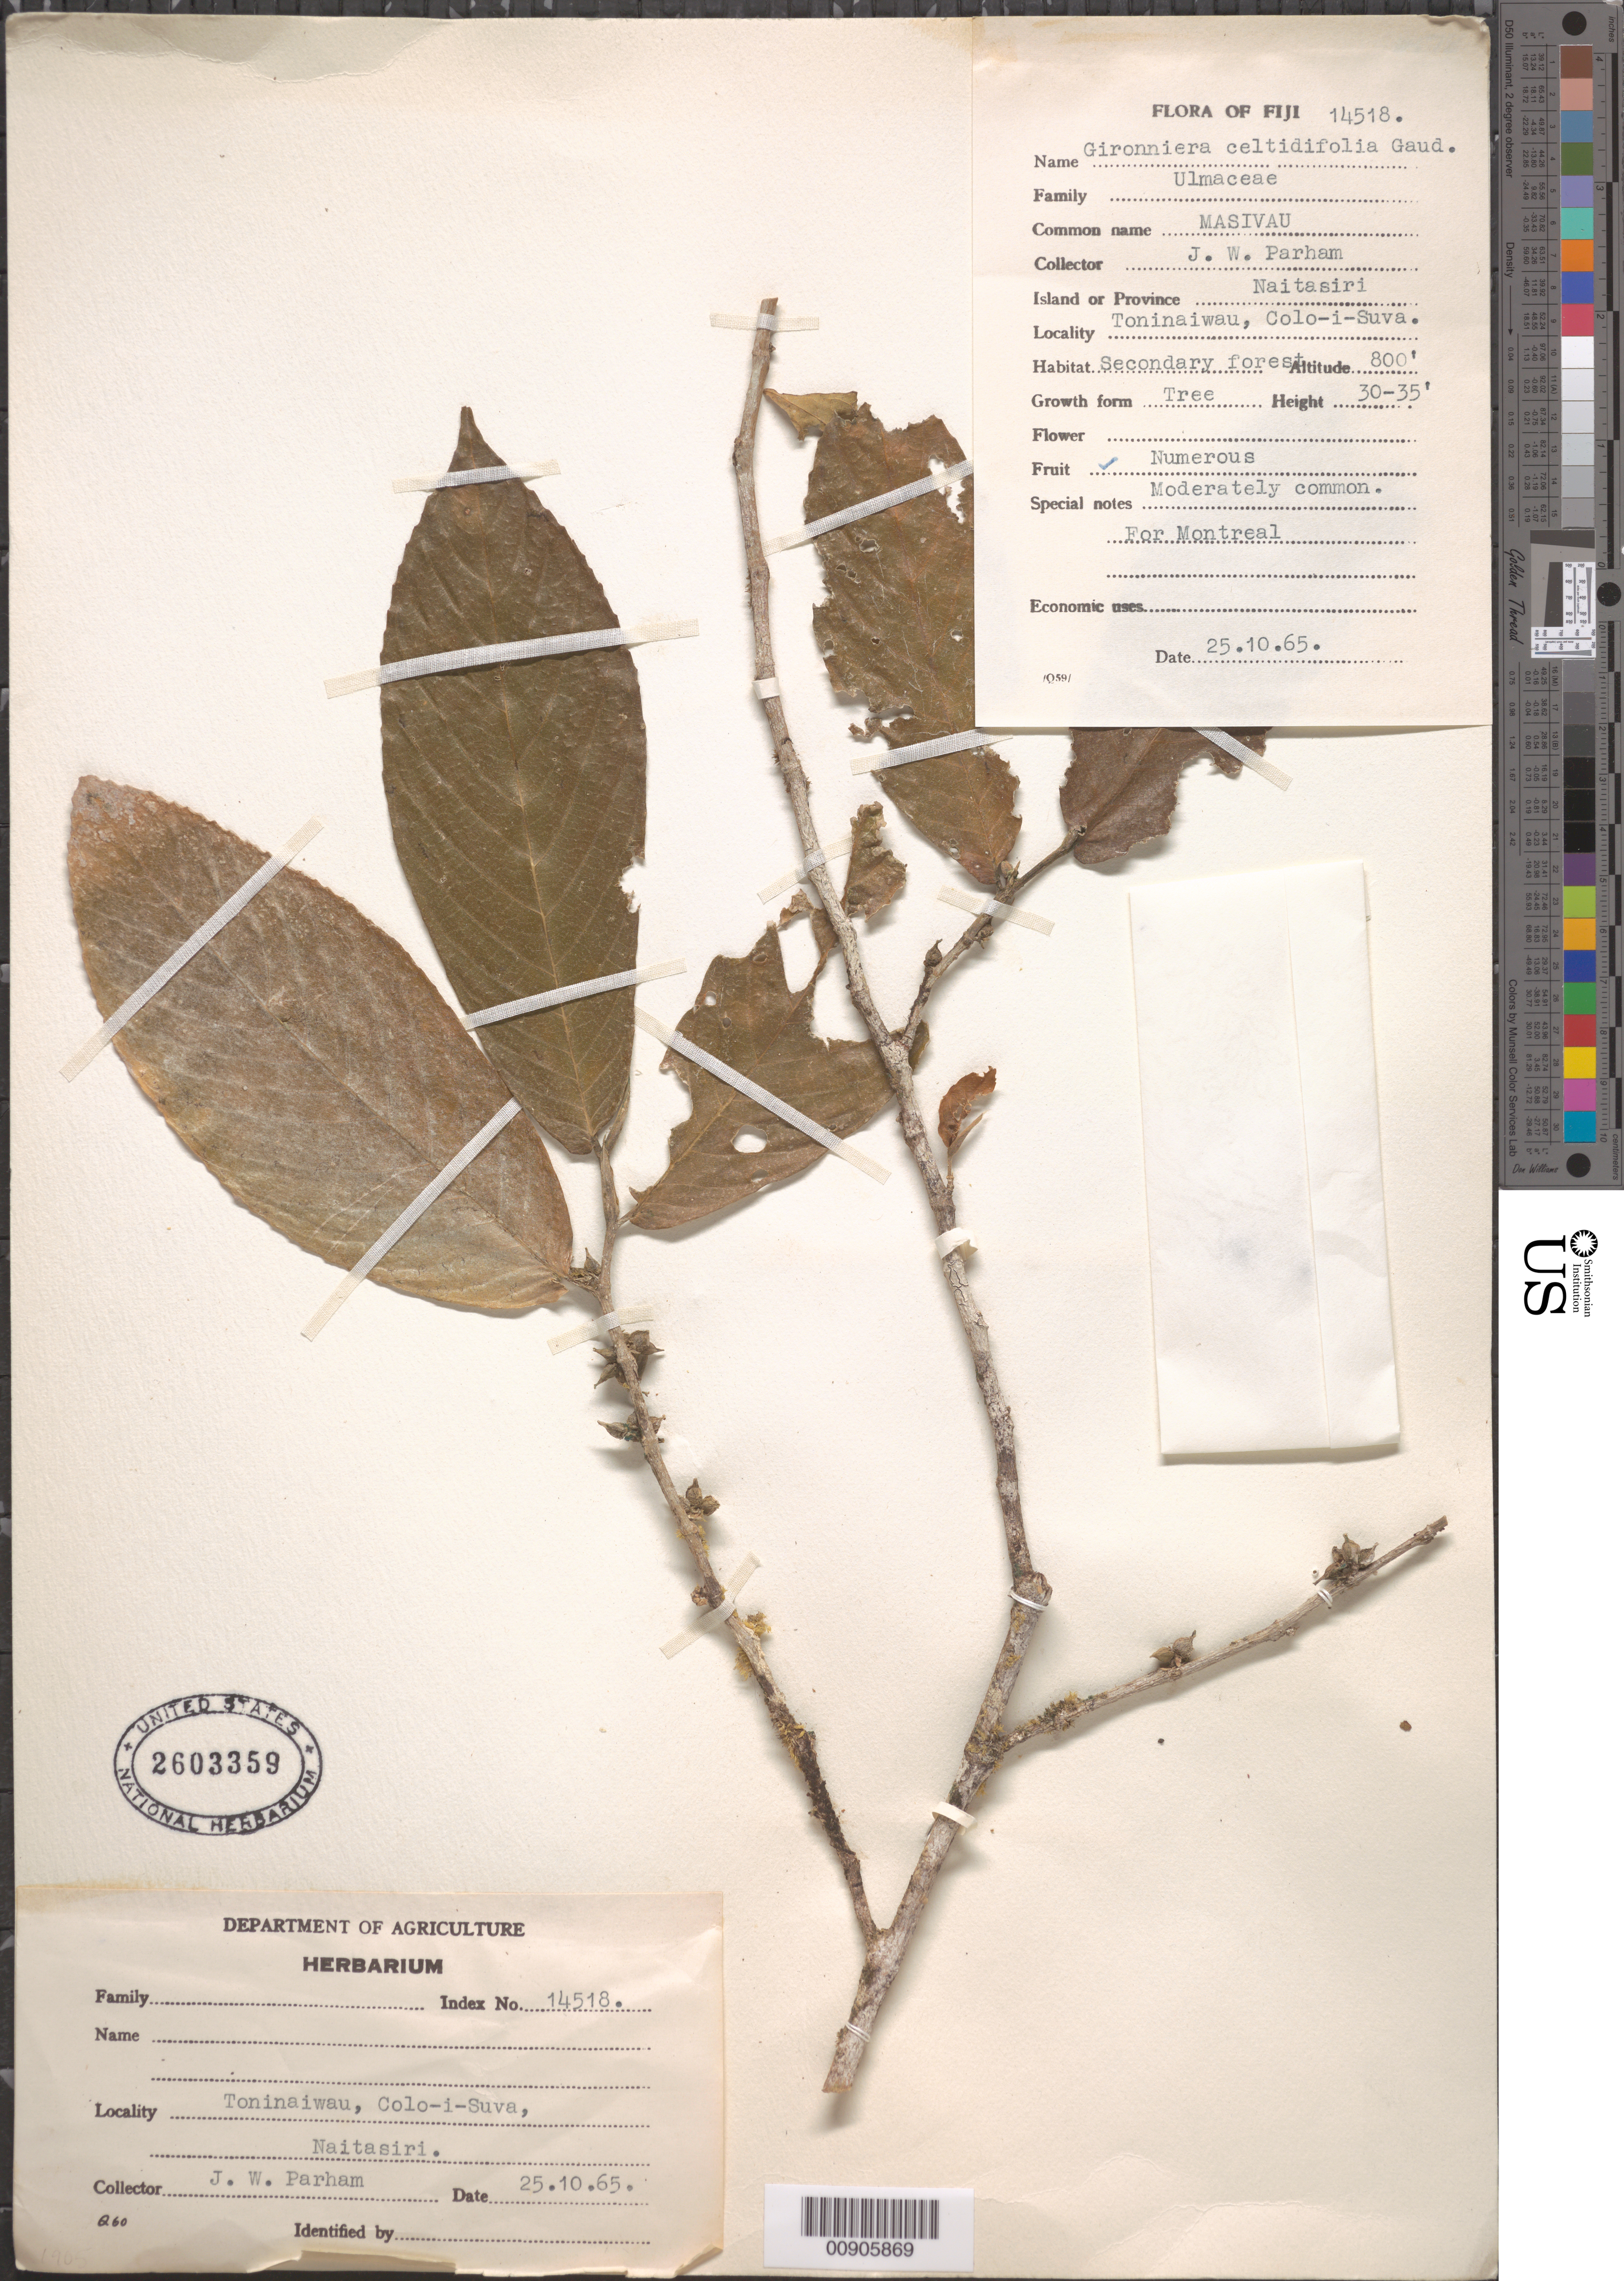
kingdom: Plantae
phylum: Tracheophyta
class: Magnoliopsida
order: Rosales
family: Cannabaceae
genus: Gironniera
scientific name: Gironniera celtidifolia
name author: Gaudich.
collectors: J. Parham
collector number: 14518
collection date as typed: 25 Oct 1965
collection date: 1965-10-25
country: Fiji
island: Viti Levu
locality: Naitasiri, Toninaiwas, Colo-i-Suva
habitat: secondary forest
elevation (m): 244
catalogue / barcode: US 2603359